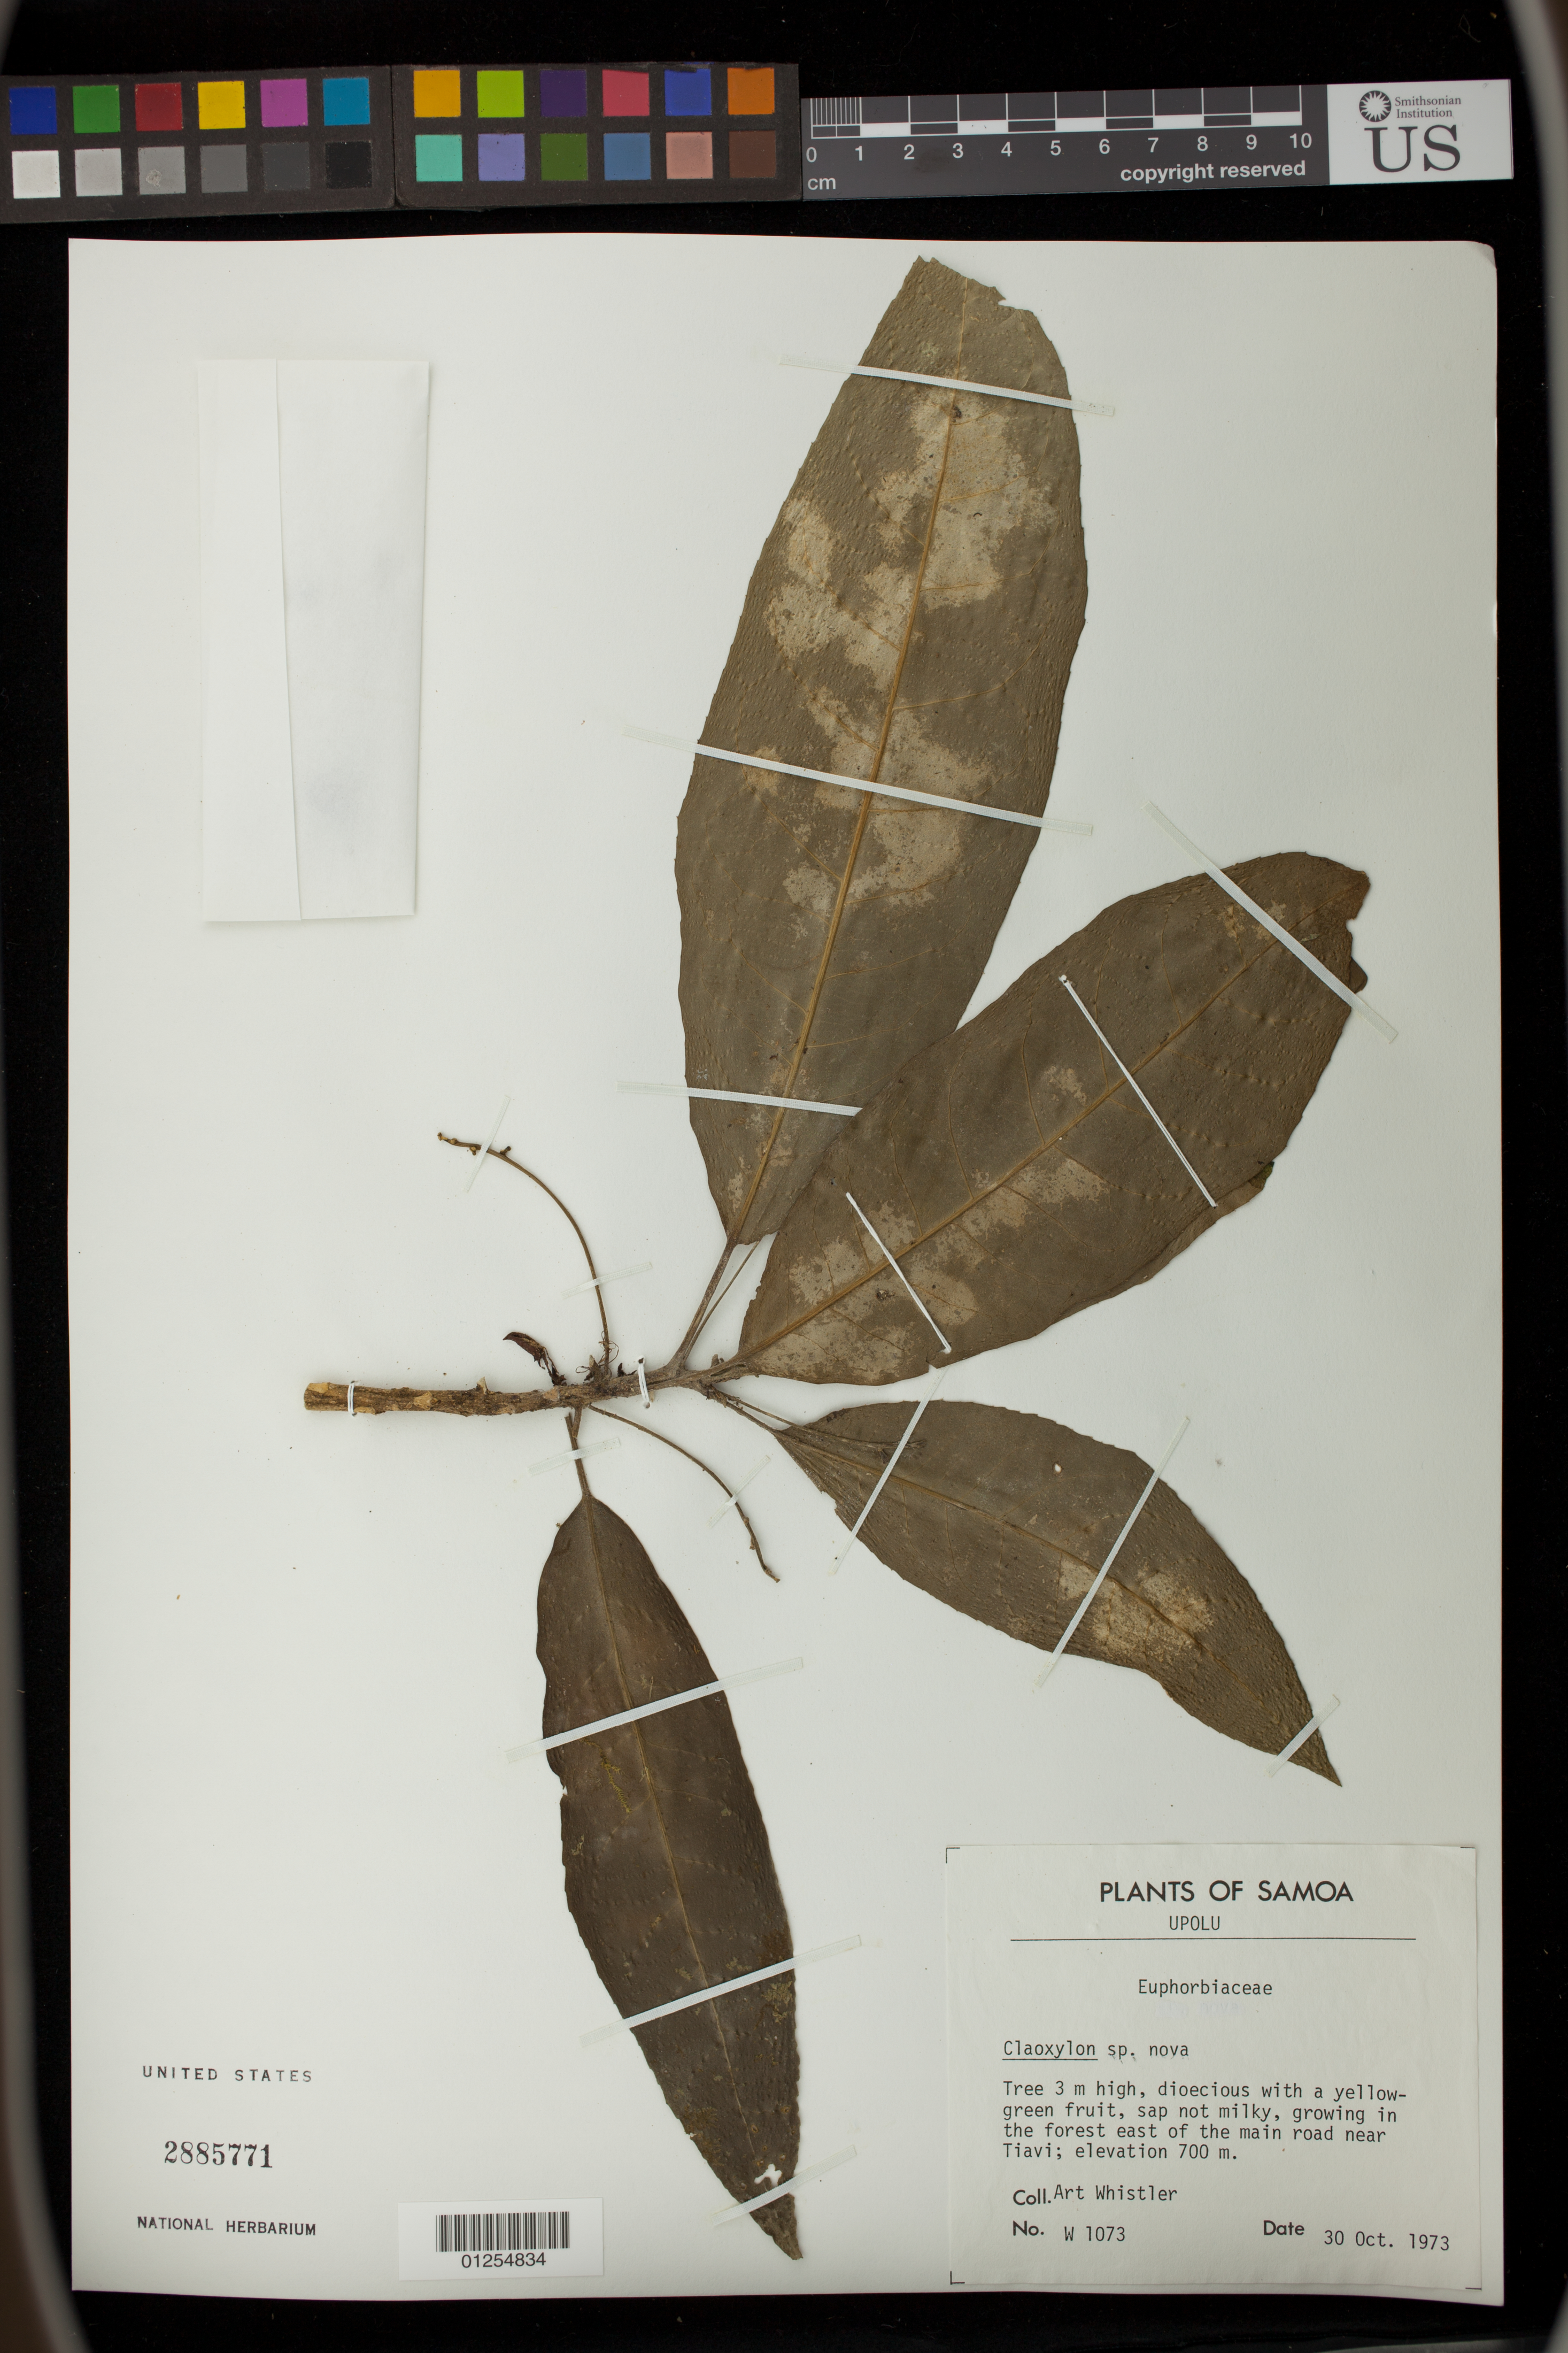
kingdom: Plantae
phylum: Tracheophyta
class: Magnoliopsida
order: Malpighiales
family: Euphorbiaceae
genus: Claoxylon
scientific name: Claoxylon sp.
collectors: A. Whistler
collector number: W1073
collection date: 1973-10-30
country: Samoa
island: Upolu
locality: Upolu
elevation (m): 700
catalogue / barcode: US 2885771